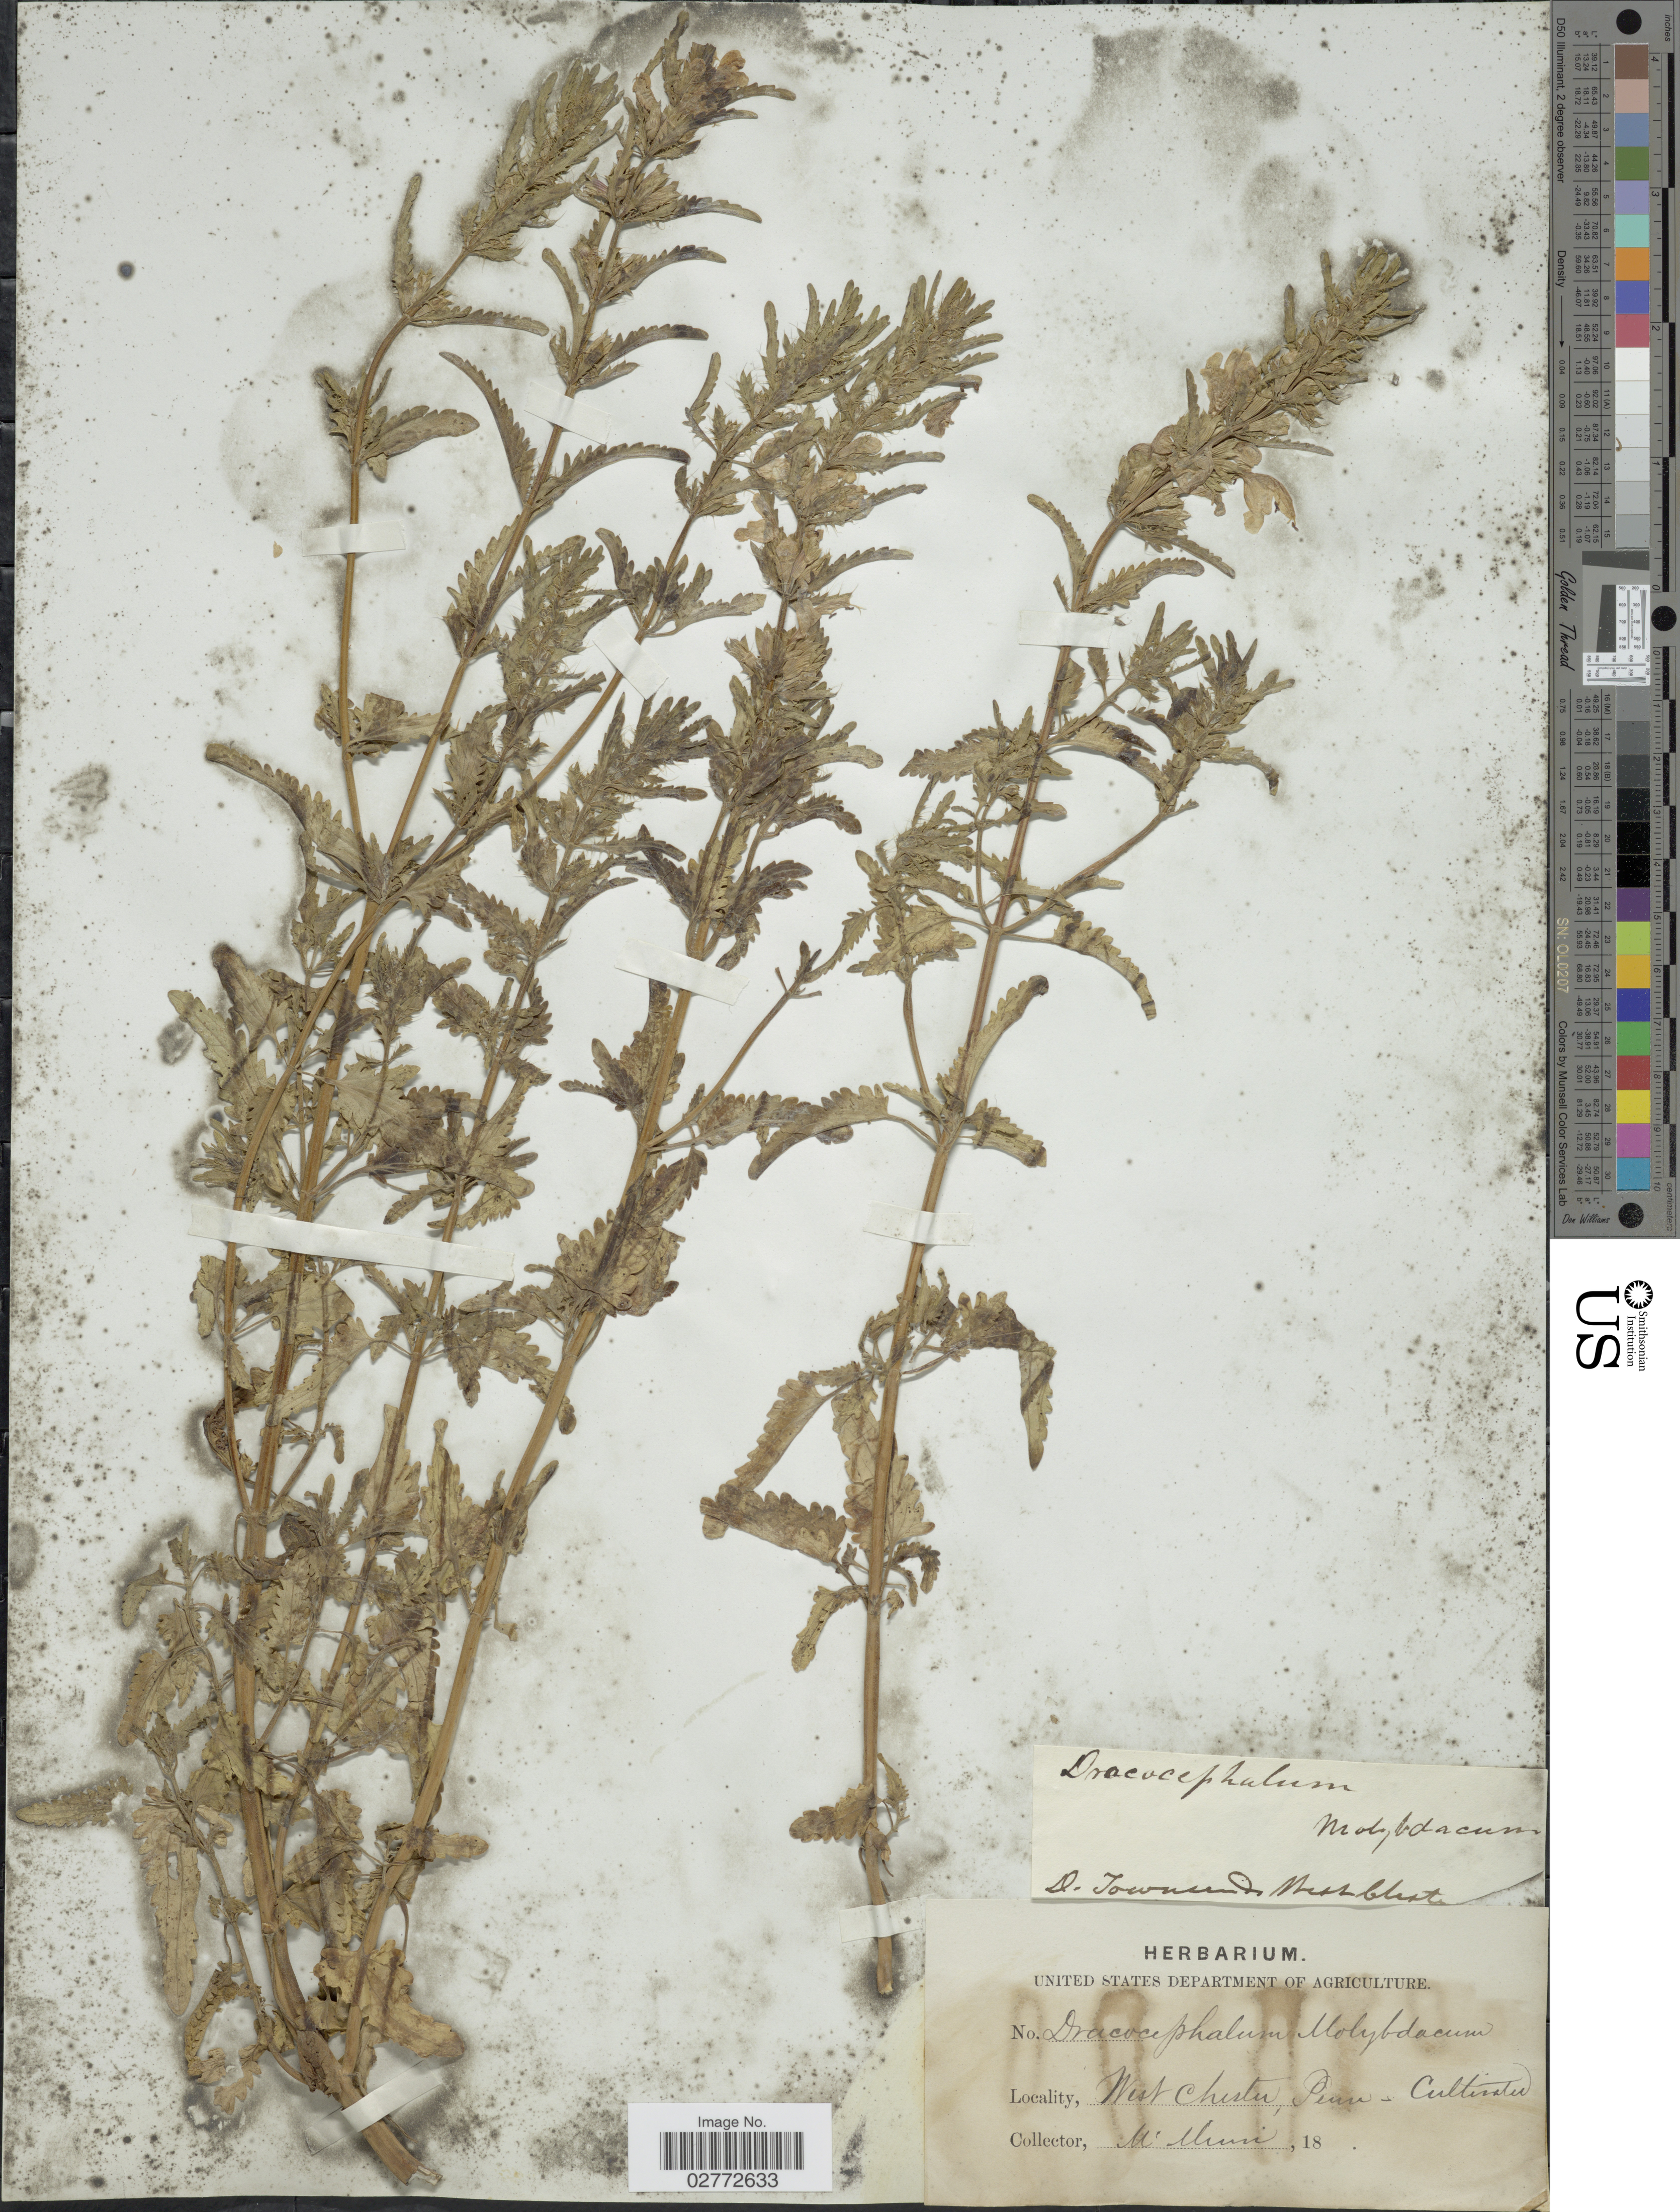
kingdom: Plantae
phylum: Tracheophyta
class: Magnoliopsida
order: Lamiales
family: Lamiaceae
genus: Dracocephalum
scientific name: Dracocephalum moldavica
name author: L.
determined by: Strong, Mark T., (BOT), Smithsonian Institution - National Museum of Natural History (UNITED STATES)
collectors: McMinn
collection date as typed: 18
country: United States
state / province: Pennsylvania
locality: West Chester.